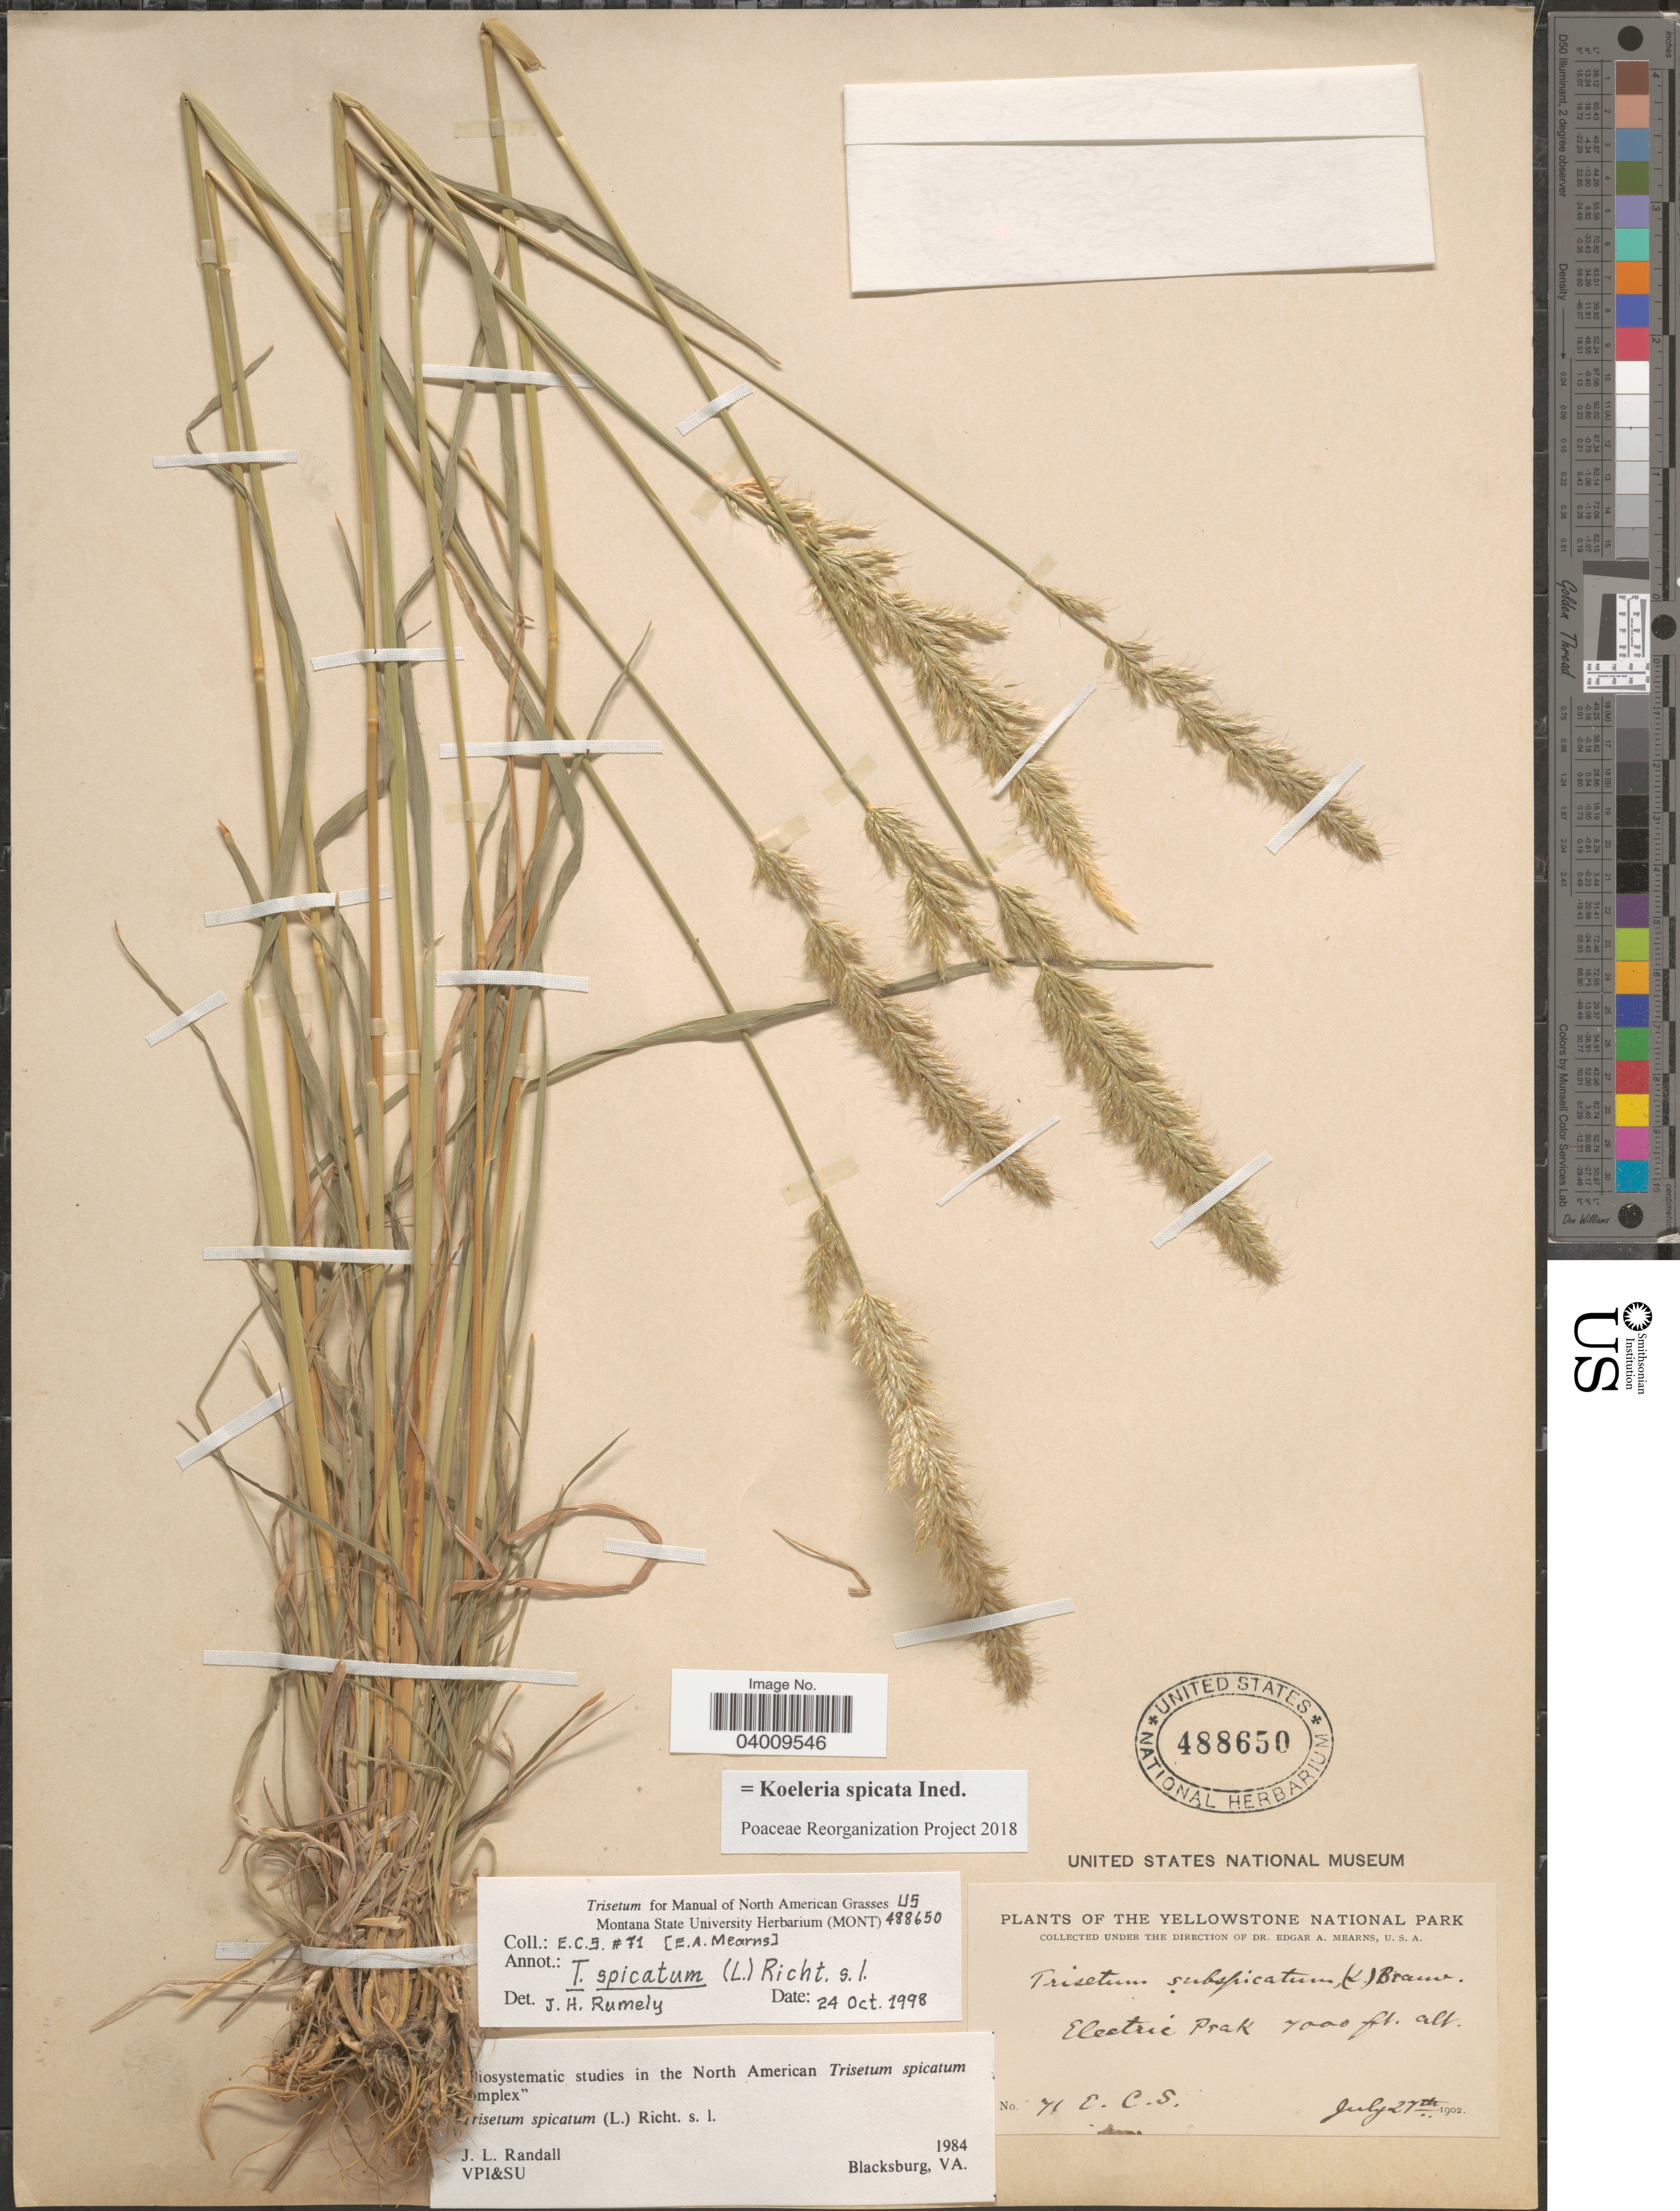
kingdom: Plantae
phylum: Tracheophyta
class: Liliopsida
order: Poales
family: Poaceae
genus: Koeleria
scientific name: Koeleria spicata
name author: (L.) Barberá et al.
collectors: E. C. Smith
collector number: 71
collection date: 1902-07-27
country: United States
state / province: Montana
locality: Yellowstone National Park. Electric' Peak.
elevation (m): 2134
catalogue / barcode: US 488650